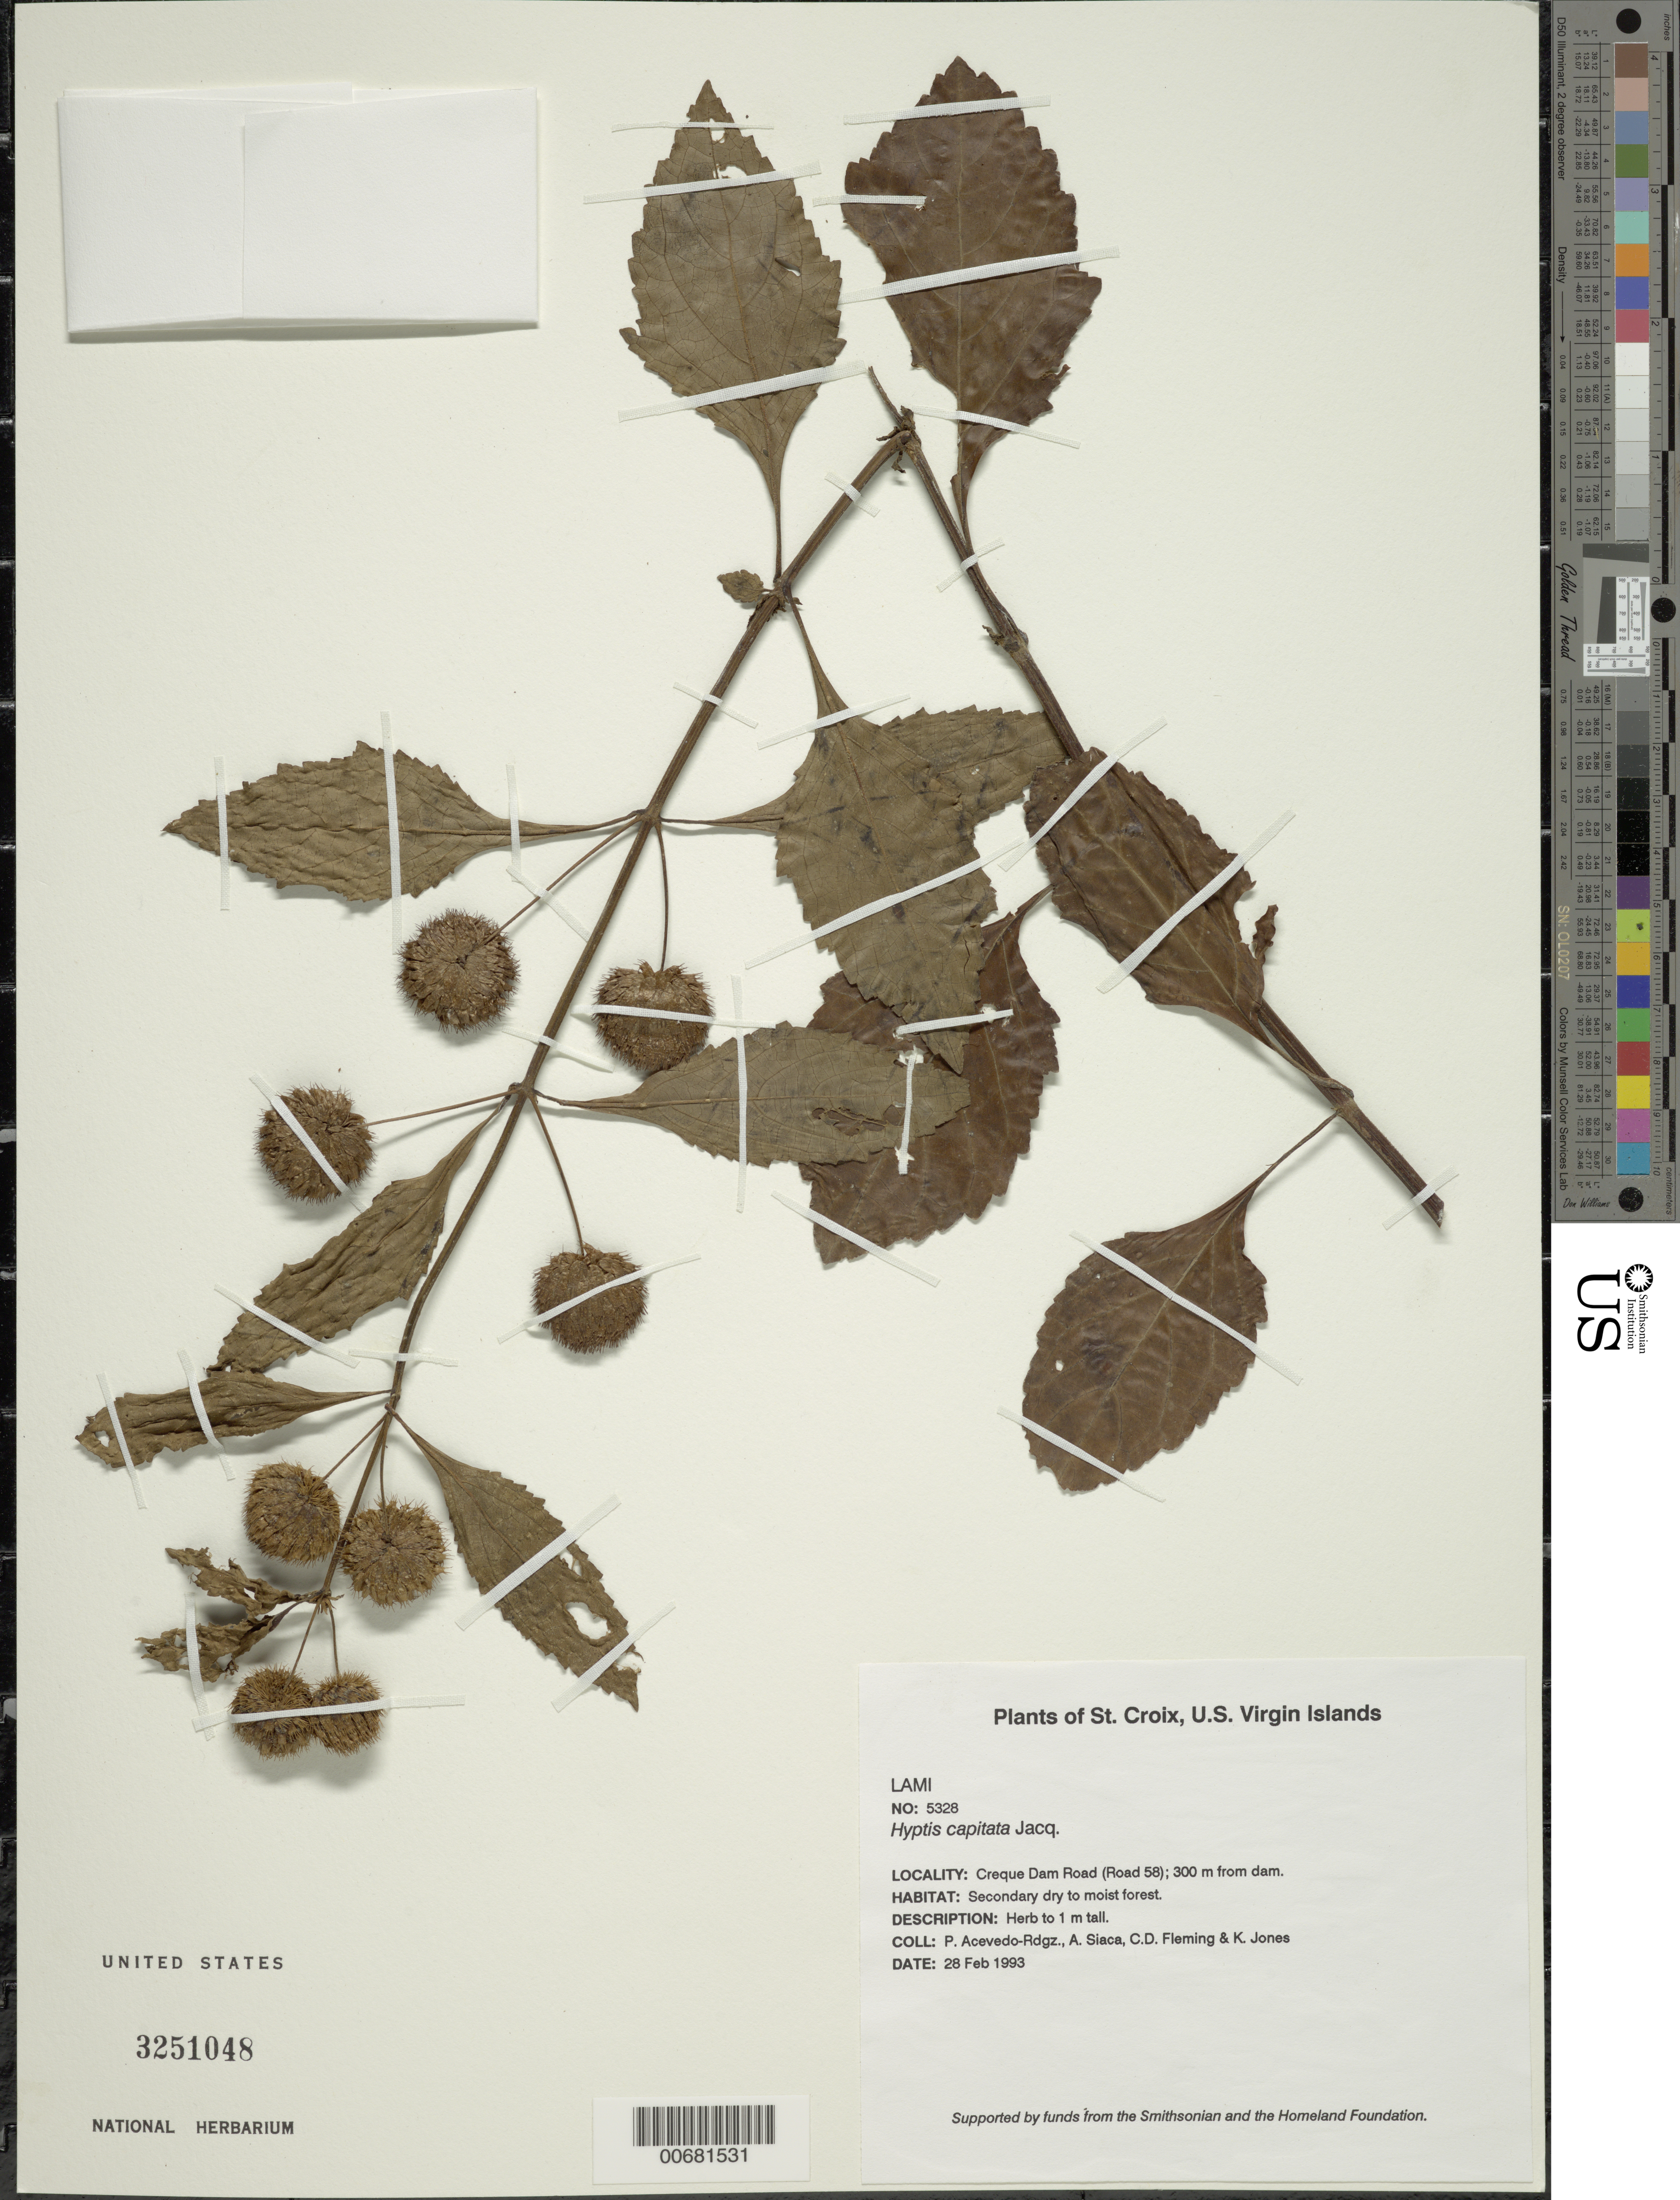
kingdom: Plantae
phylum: Tracheophyta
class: Magnoliopsida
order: Lamiales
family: Lamiaceae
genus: Hyptis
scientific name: Hyptis capitata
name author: Jacq.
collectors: P. Acevedo-Rodr., A. Siaca, C. Fleming & K. Jones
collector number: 5328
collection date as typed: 28 Feb 1993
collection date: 1993-02-28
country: U.S. Virgin Islands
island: St. Croix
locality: Creque Dam Road (Road 58); 300 m from dam.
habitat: Secondary dry to moist forest.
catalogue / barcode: US 3251048